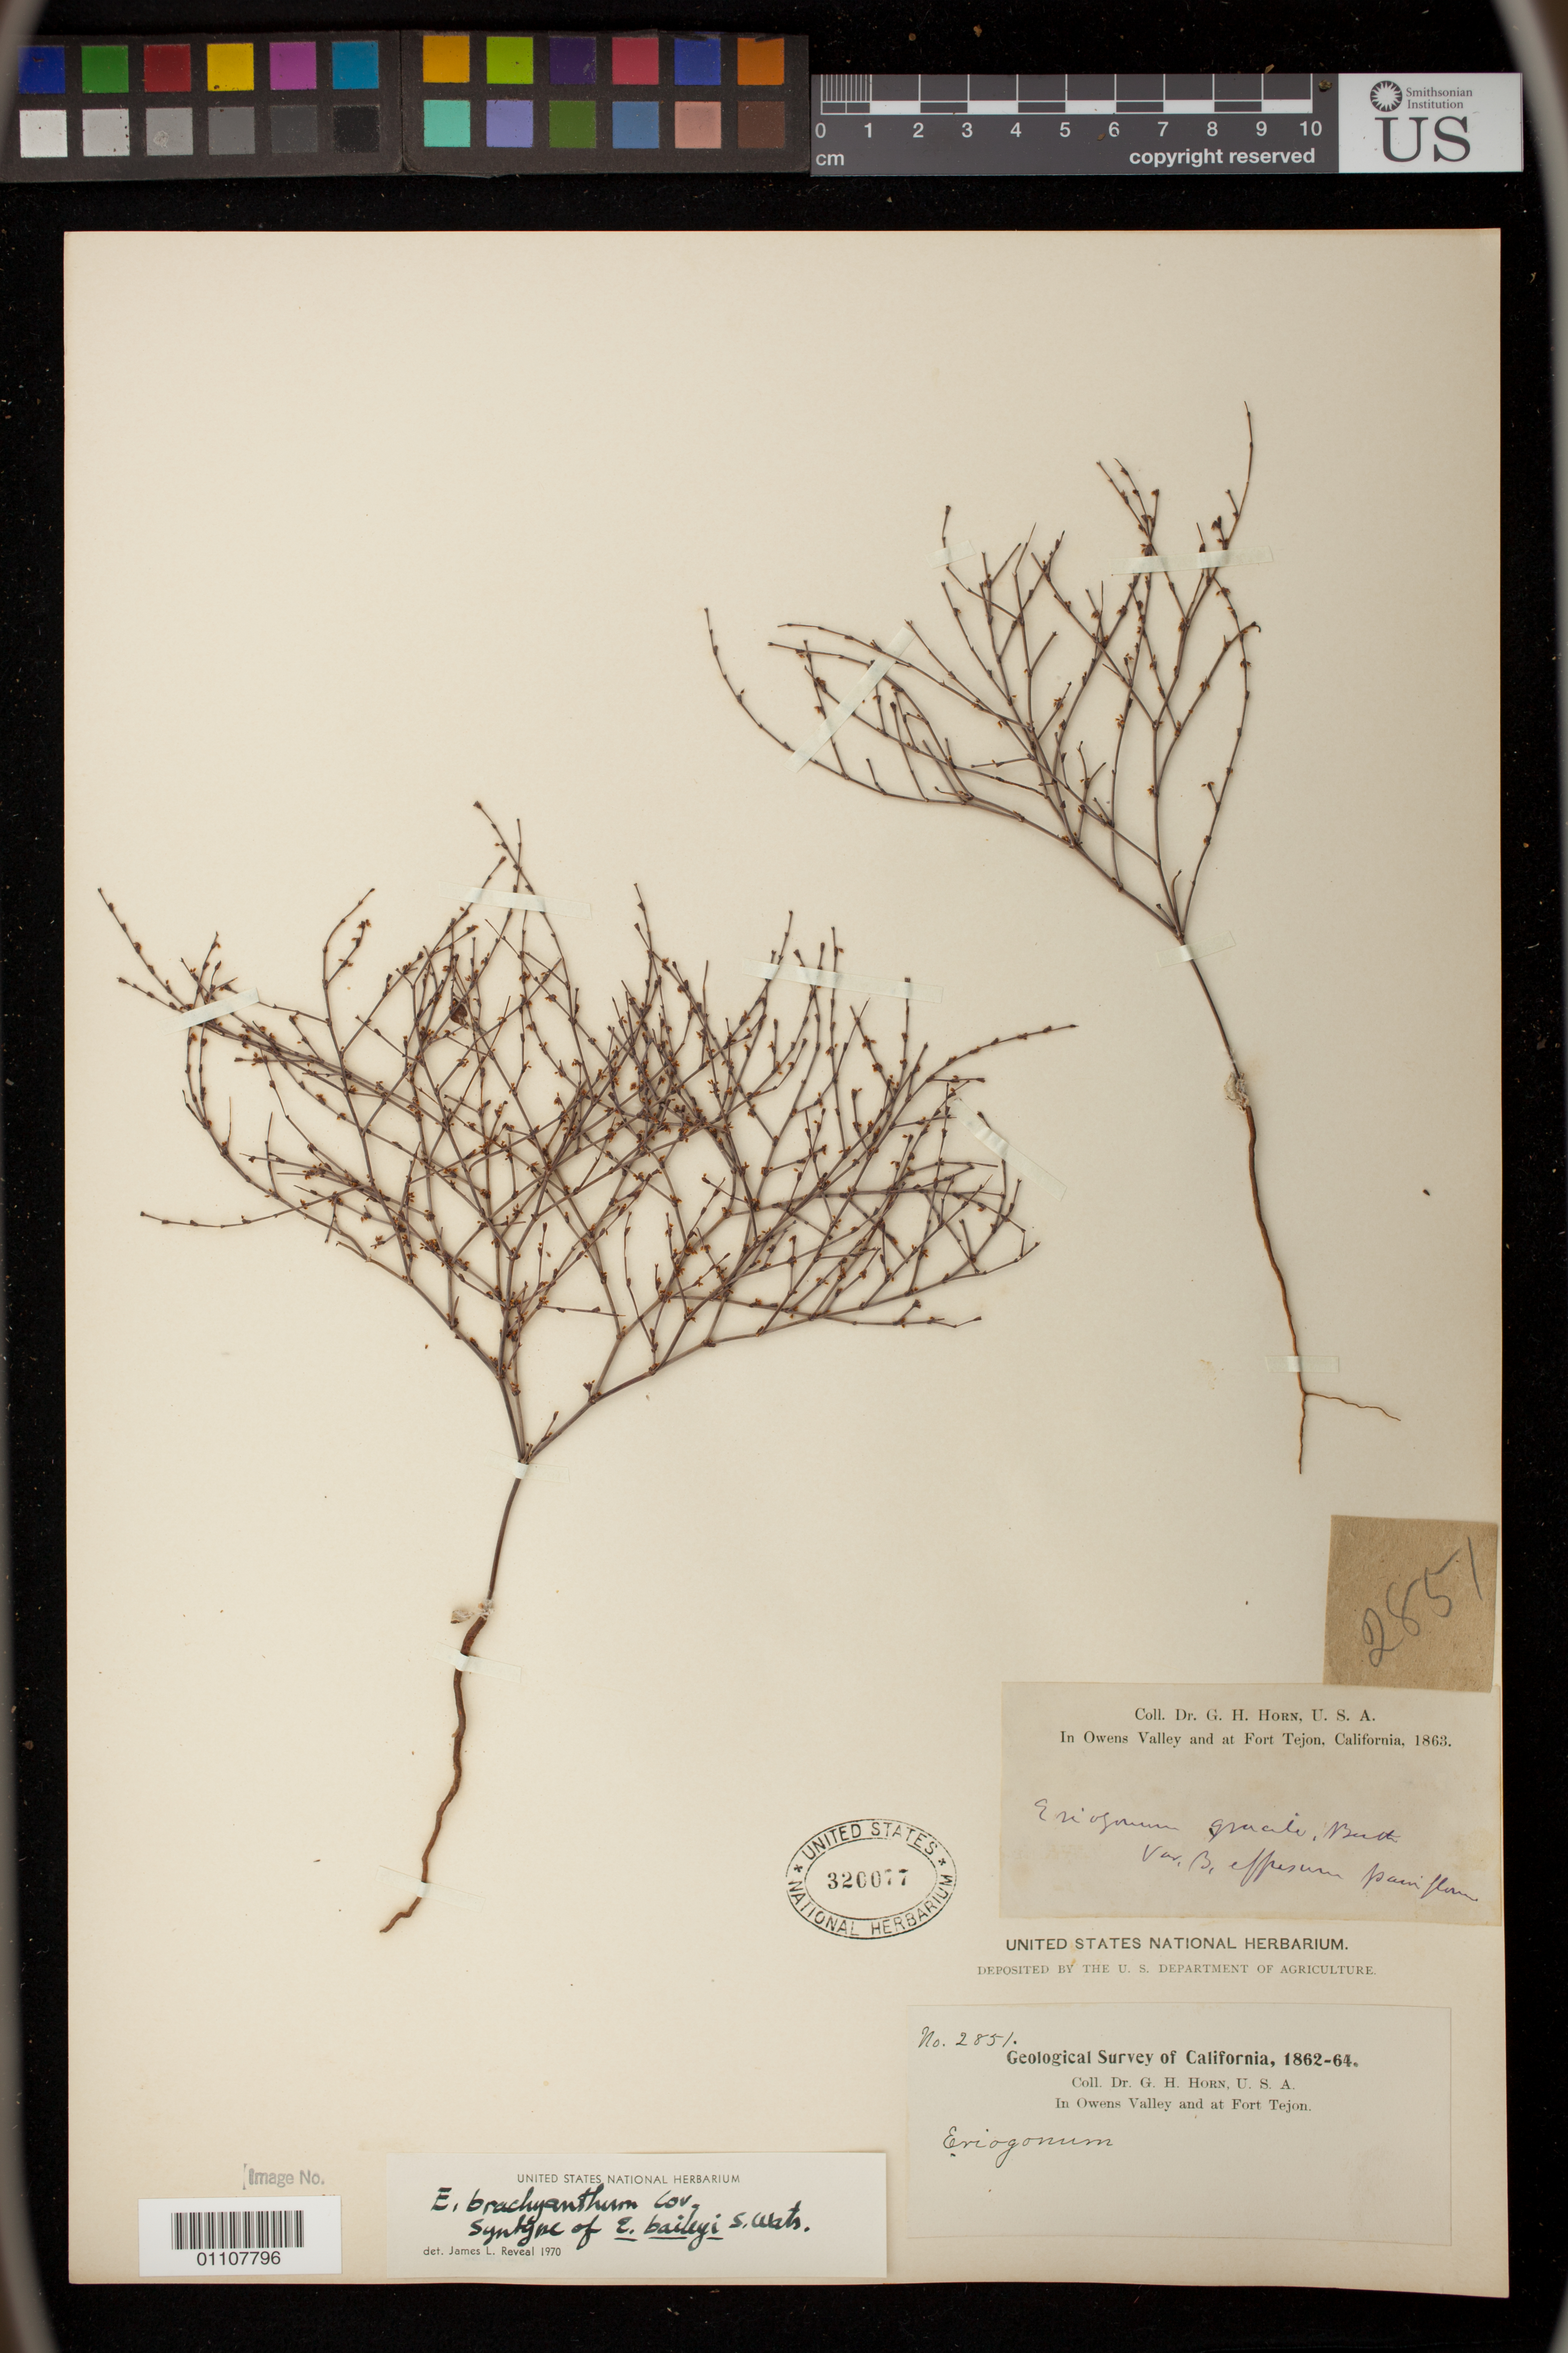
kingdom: Plantae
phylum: Tracheophyta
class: Magnoliopsida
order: Caryophyllales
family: Polygonaceae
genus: Eriogonum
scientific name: Eriogonum baileyi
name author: S. Watson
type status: Syntype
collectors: G. Horn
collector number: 2851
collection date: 1863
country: United States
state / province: California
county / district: Kern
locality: In Owens Valley and at Fort Tejon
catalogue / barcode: US 320077